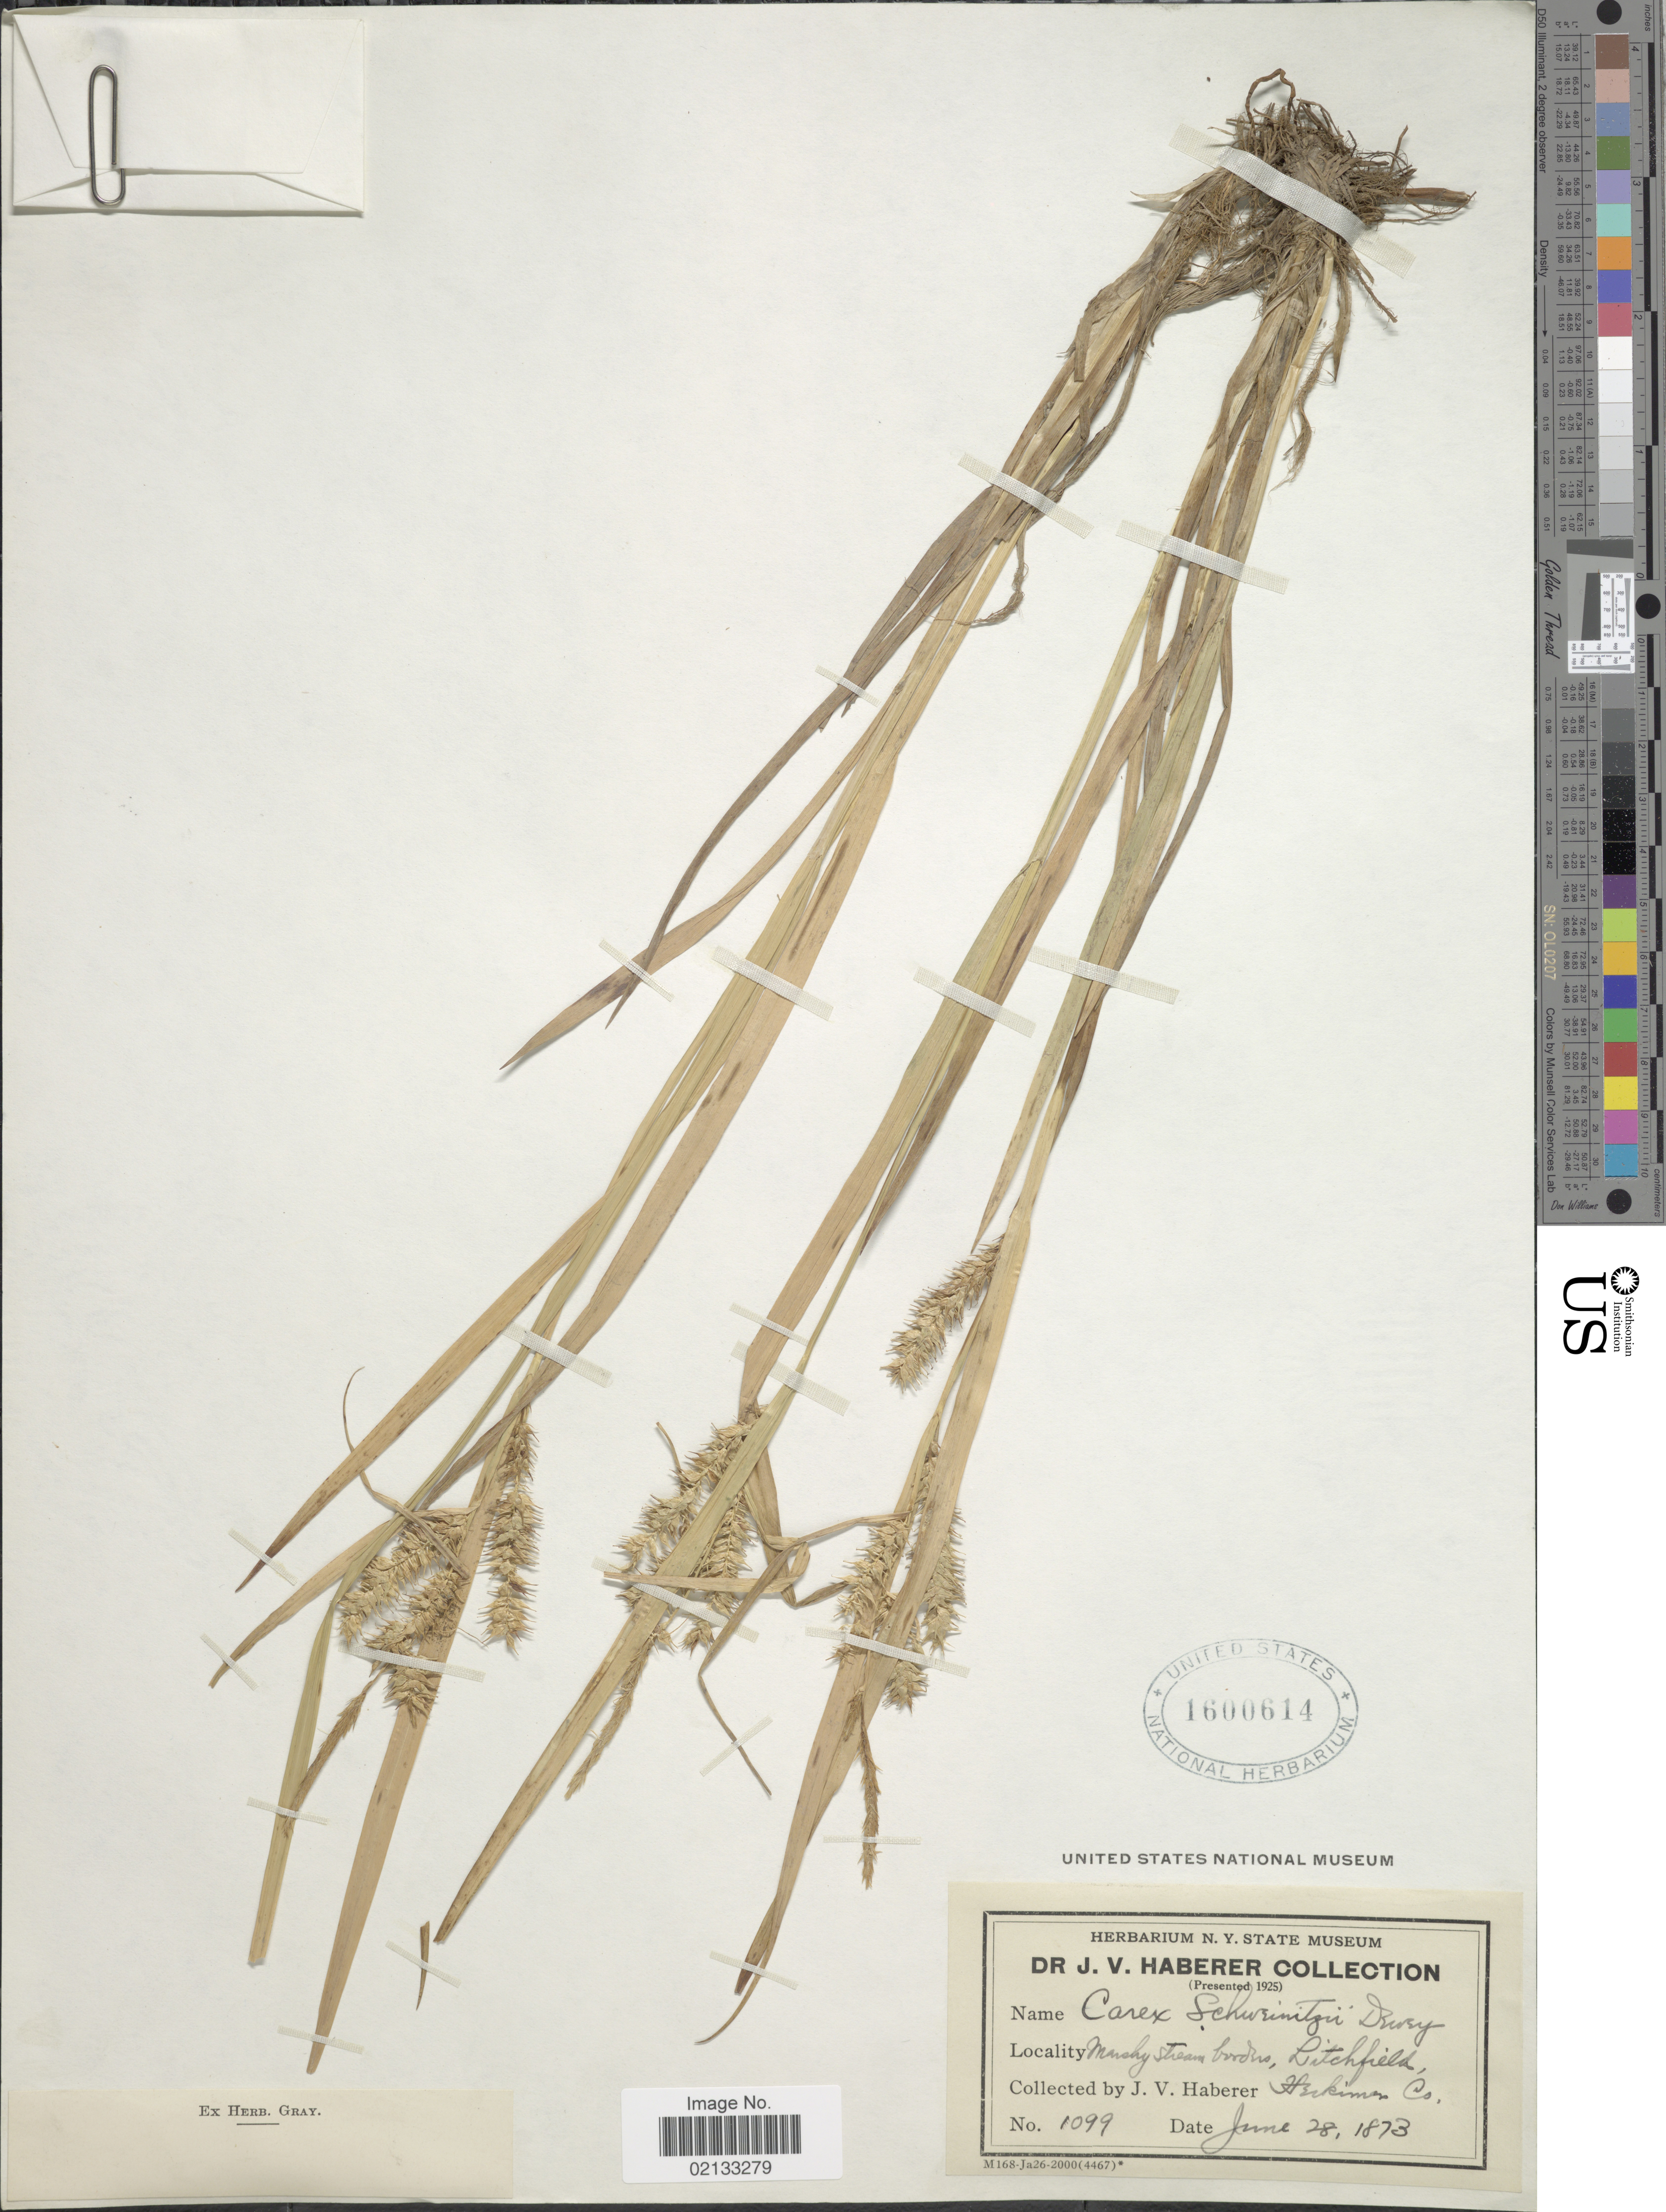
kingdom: Plantae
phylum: Tracheophyta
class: Liliopsida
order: Poales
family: Cyperaceae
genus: Carex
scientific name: Carex schweinitzii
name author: Dewey ex Schwein.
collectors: J. V. Haberer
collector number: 1099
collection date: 1873-06-28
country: United States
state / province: New York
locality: Marshy stream borders, Litchfield, Herkimer Co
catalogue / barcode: US 1600614